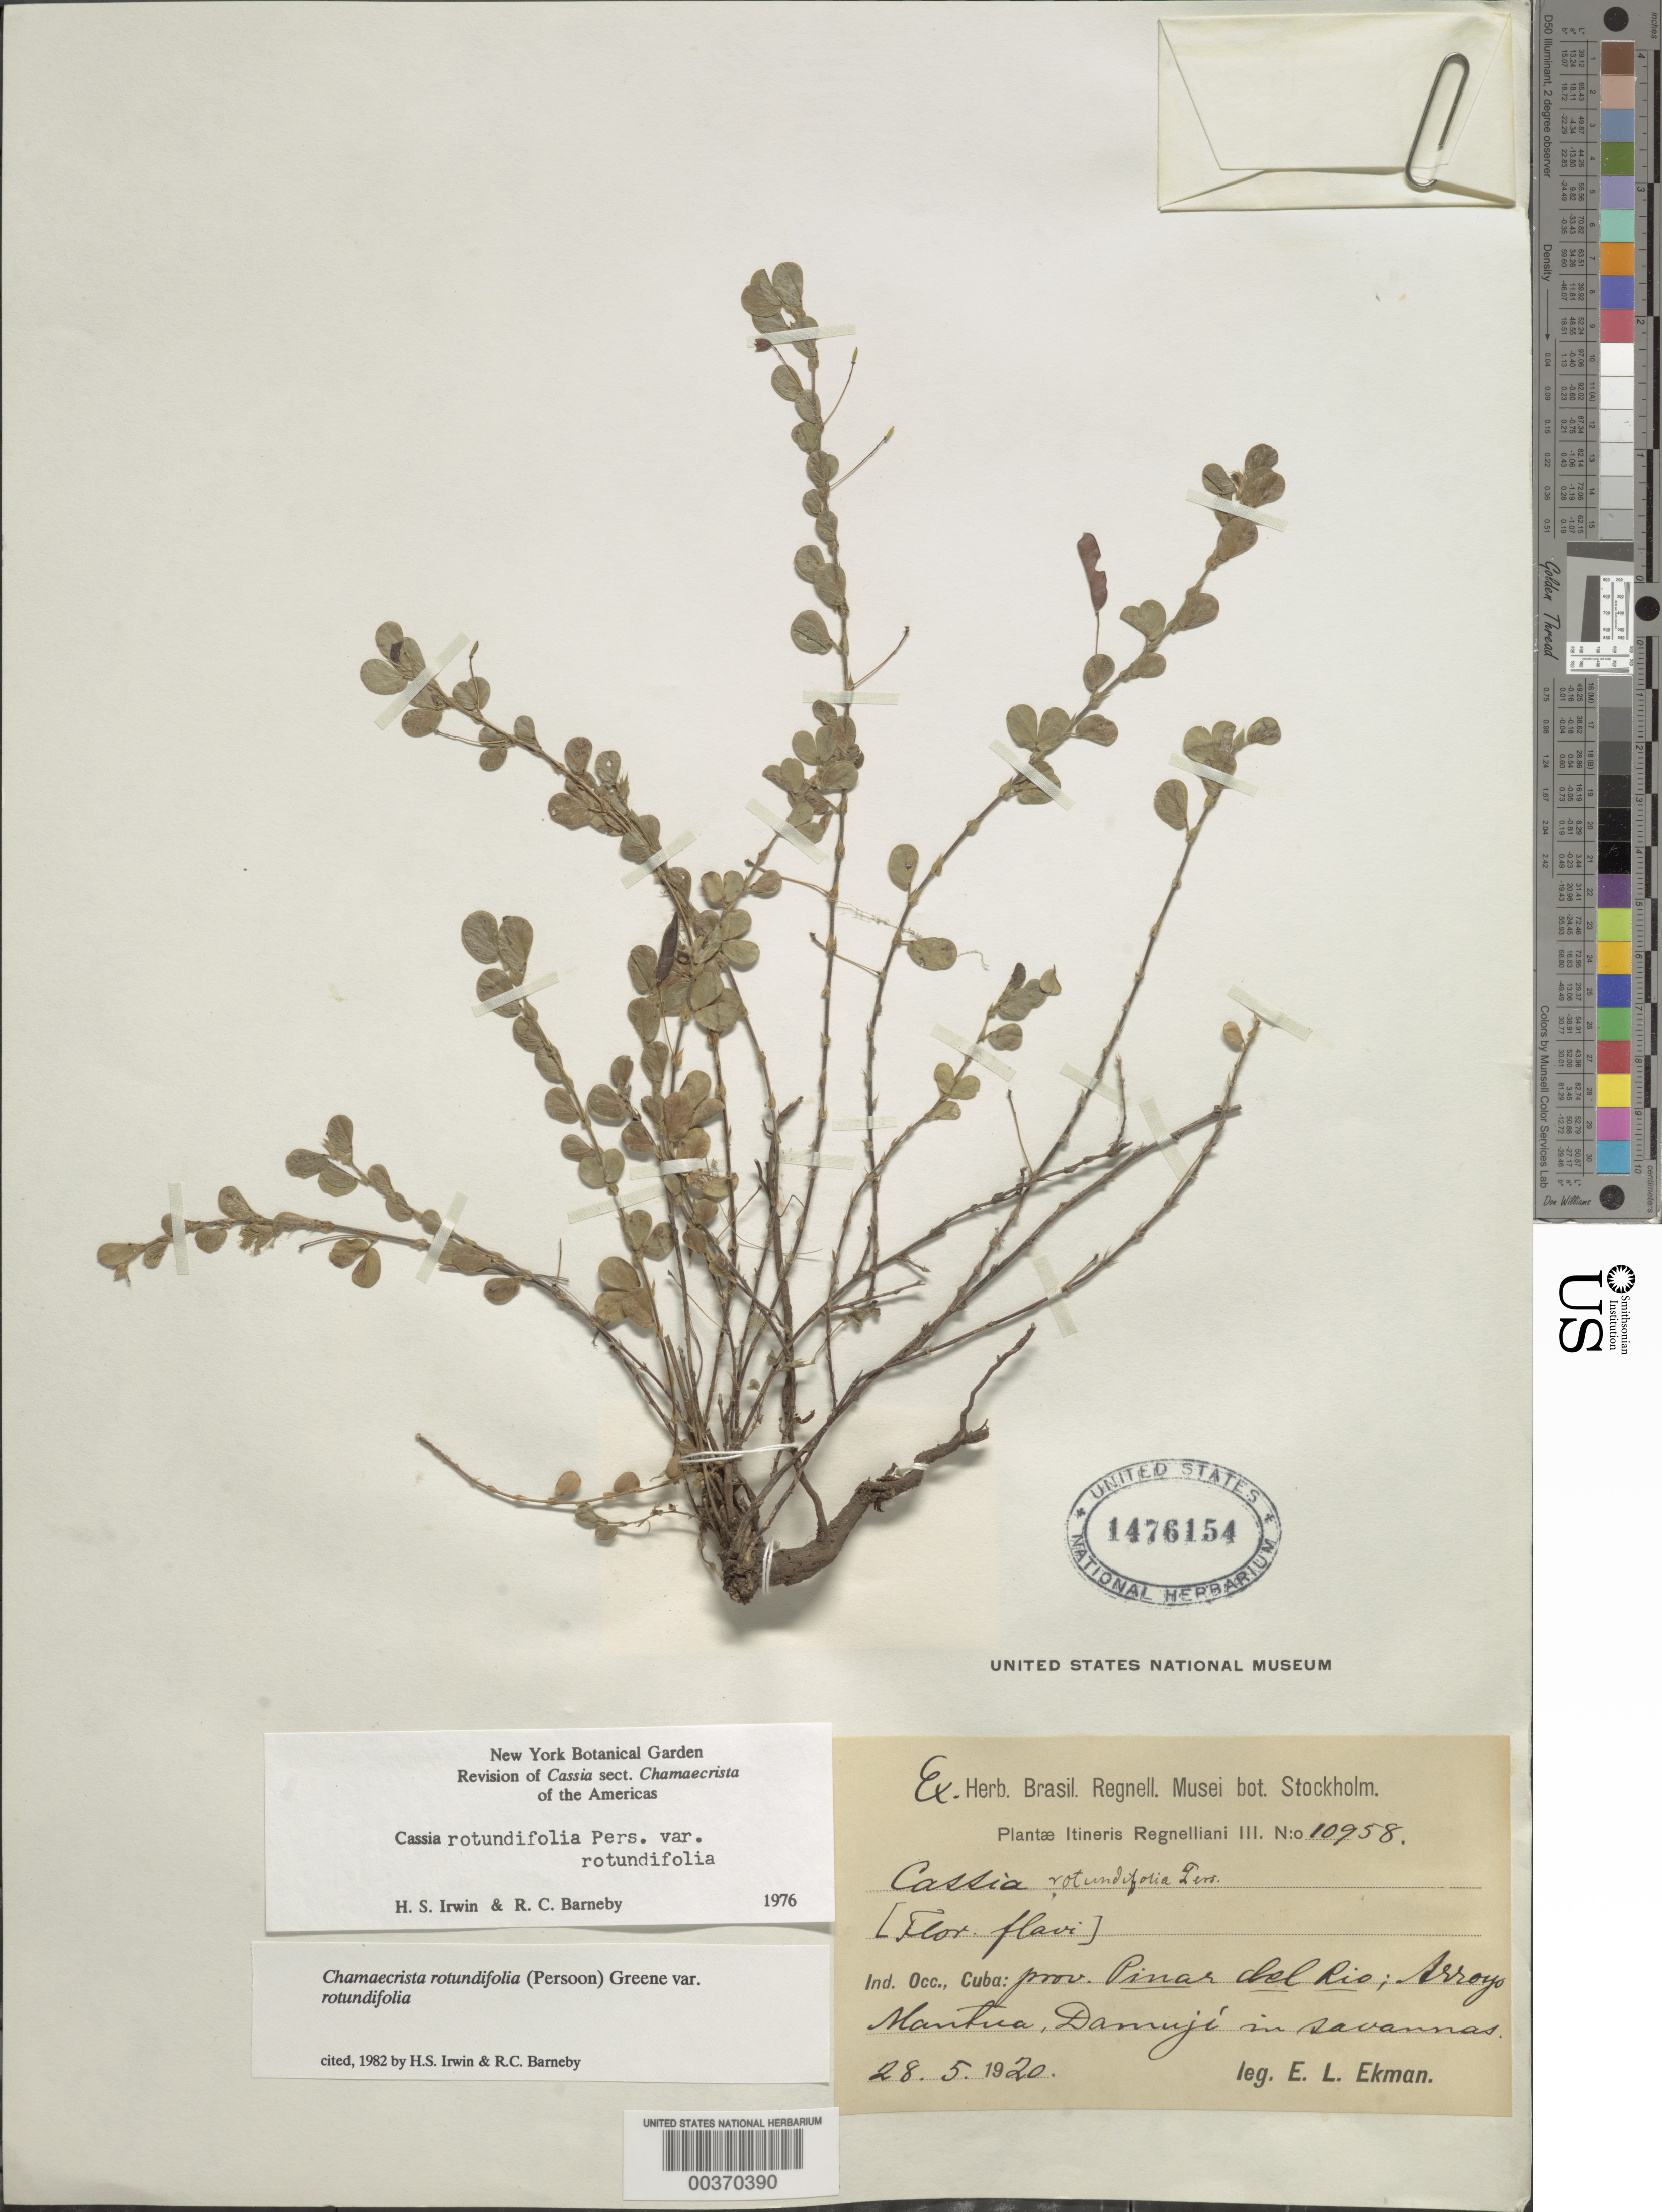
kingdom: Plantae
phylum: Tracheophyta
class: Magnoliopsida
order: Fabales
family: Fabaceae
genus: Chamaecrista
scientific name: Chamaecrista rotundifolia var. rotundifolia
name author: (Pers.) Greene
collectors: E. L. Ekman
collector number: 10958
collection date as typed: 28 May 1920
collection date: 1920-05-28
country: Cuba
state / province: Pinar del Río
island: Greater Antilles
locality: Arroyo Mantua, Damuji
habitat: Savannas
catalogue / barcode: US 1476154